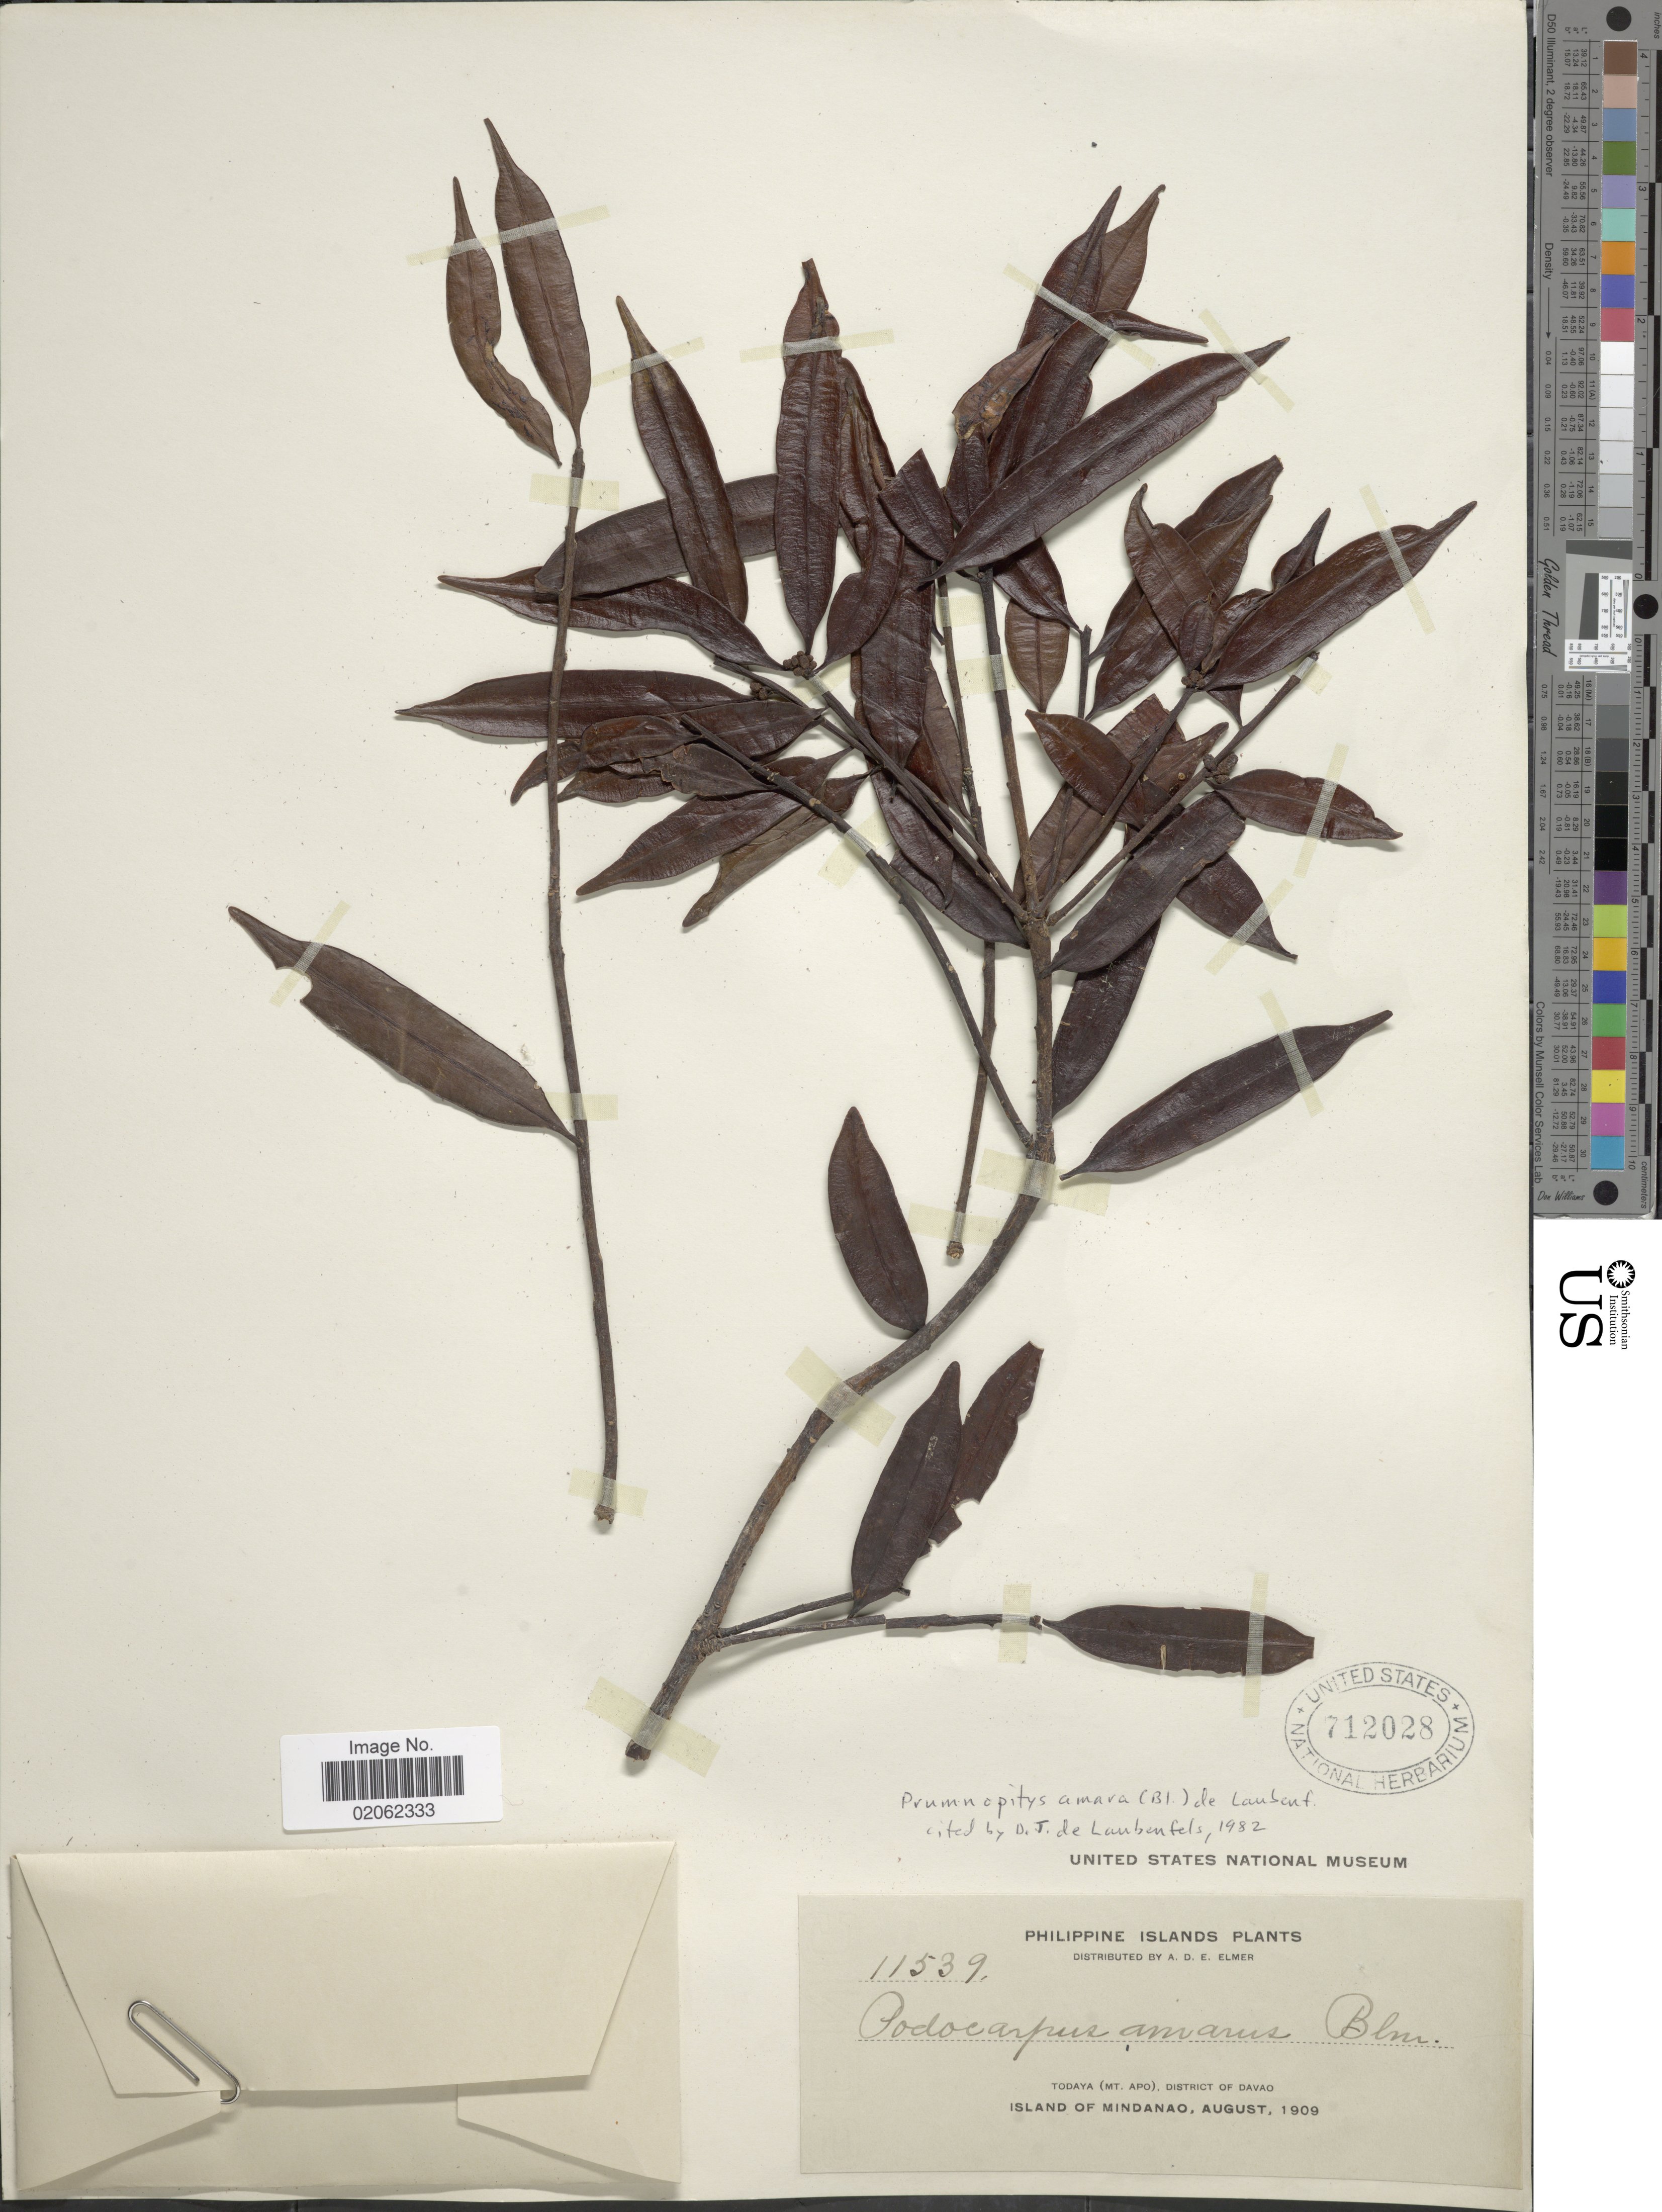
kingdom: Plantae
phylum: Tracheophyta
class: Pinopsida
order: Pinales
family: Podocarpaceae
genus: Prumnopitys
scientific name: Prumnopitys amara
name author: (Blume) de Laub.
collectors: A. D. E. Elmer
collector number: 11539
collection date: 1909-08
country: Philippines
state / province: Davao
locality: Philippine Islands, Todaya (Mt Apo), District of Davao, Island of Mindanao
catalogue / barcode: US 712028